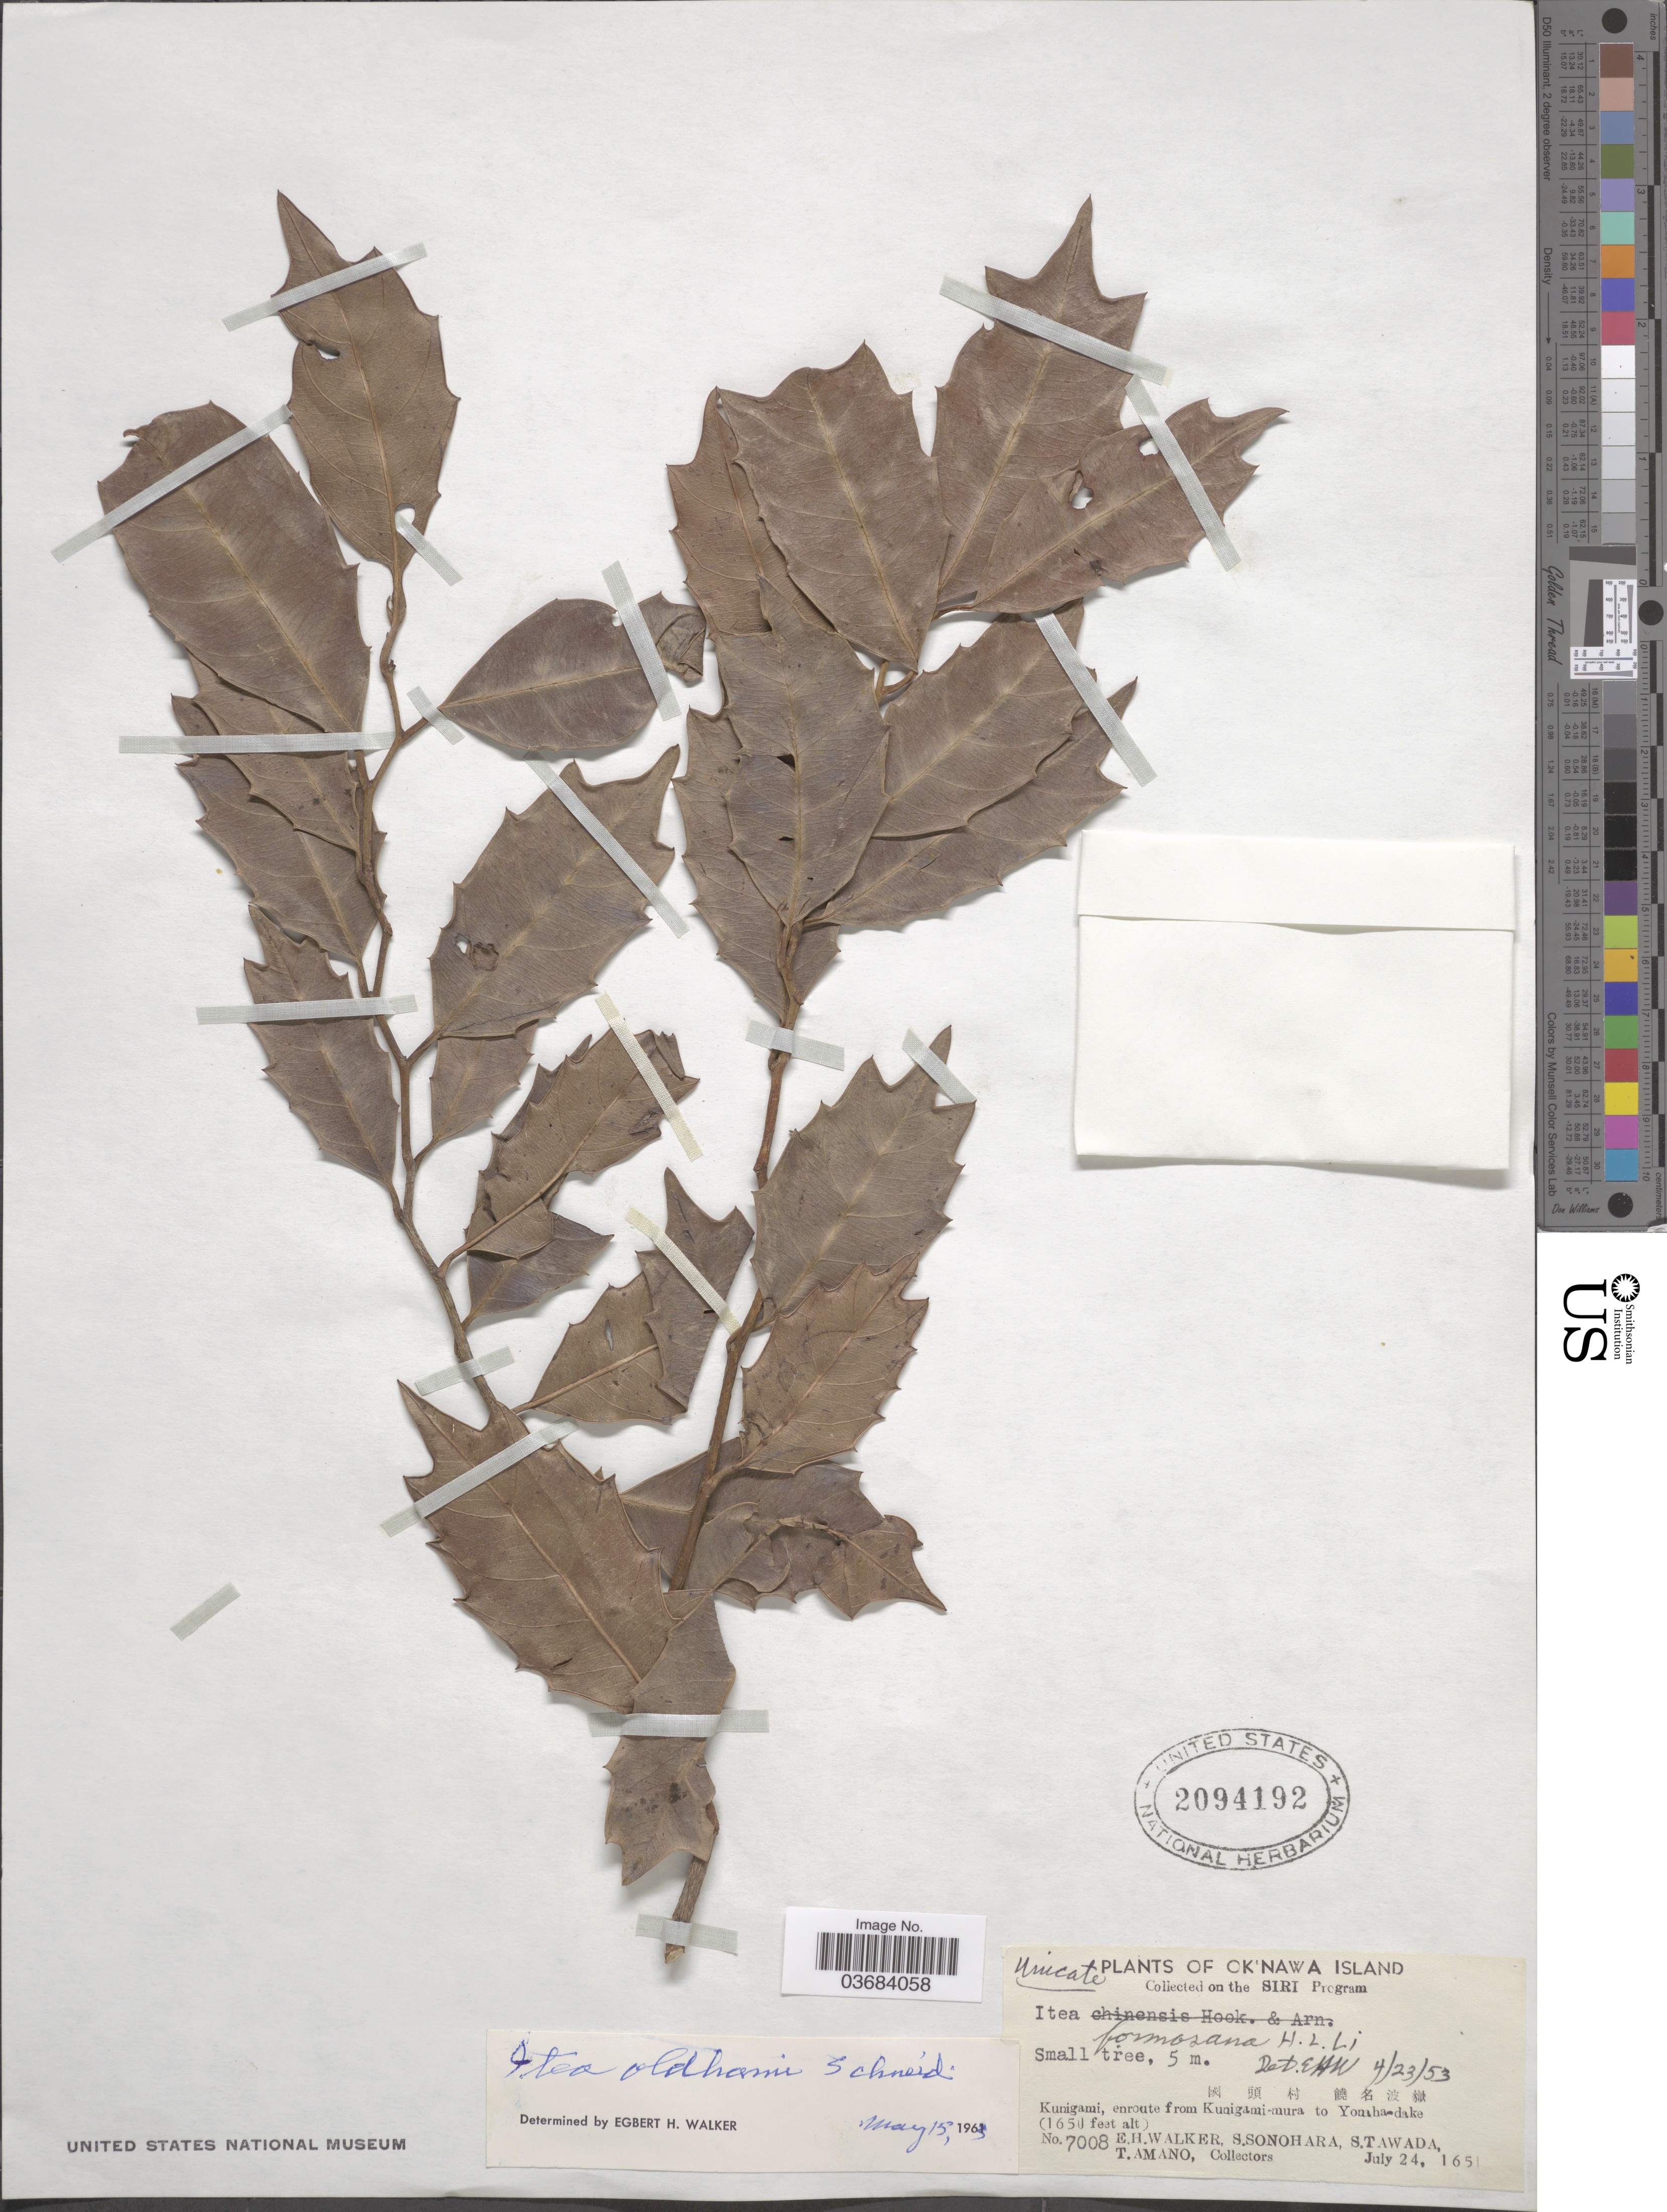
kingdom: Plantae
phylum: Tracheophyta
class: Magnoliopsida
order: Saxifragales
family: Iteaceae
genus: Itea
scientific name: Itea oldhamii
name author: C.K. Schneid.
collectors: E. H. Walker, S. Sonohara, S. Tawada & T. Amano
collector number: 7008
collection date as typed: Transcribed d/m/y: 24/7/1651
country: Japan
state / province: Okinawa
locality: Okinawa Island. Kunigami, enroute from Kunigami-mura to Yonaha-dake.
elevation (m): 503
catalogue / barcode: US 2094192